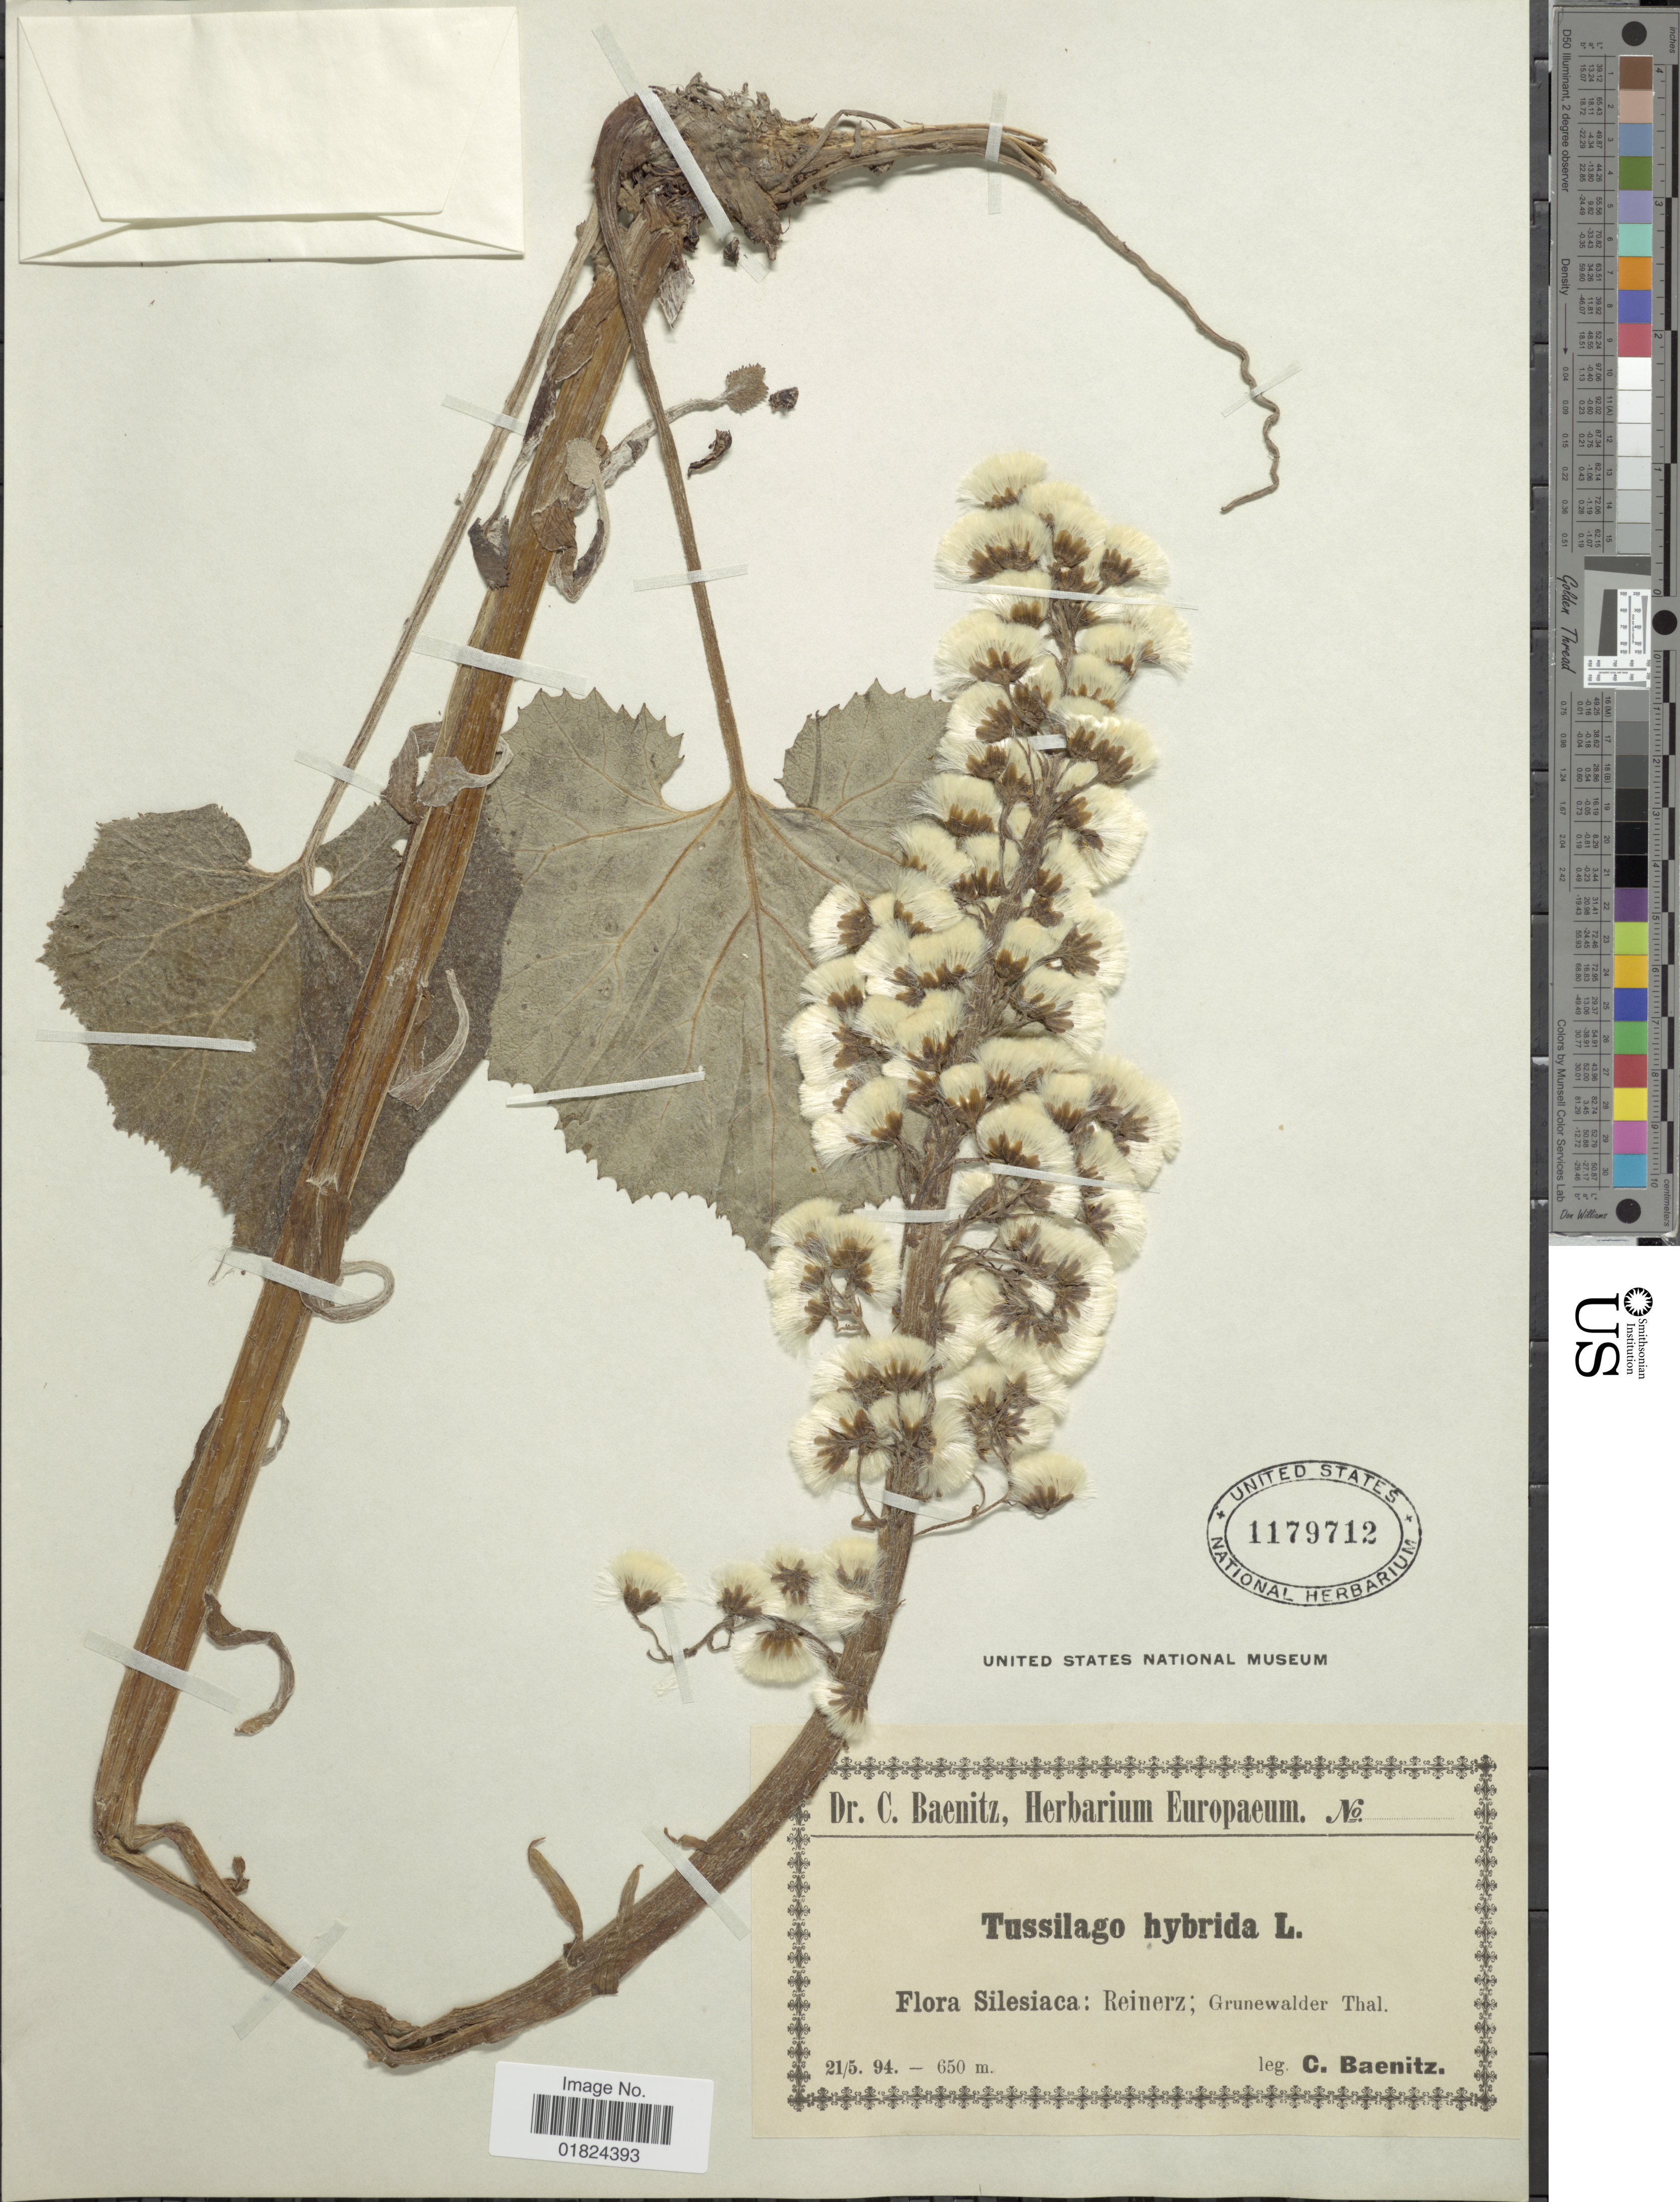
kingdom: Plantae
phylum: Tracheophyta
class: Magnoliopsida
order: Asterales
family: Asteraceae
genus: Petasites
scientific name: Petasites hybridus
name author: (L.) G. Gaertn. et al.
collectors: C. G. Baenitz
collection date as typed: Transcribed d/m/y: 21/5/94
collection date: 1894-05-21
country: Austria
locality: Silesiaca: Reinerz; Grunewalder Thal.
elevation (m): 650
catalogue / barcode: US 1179712